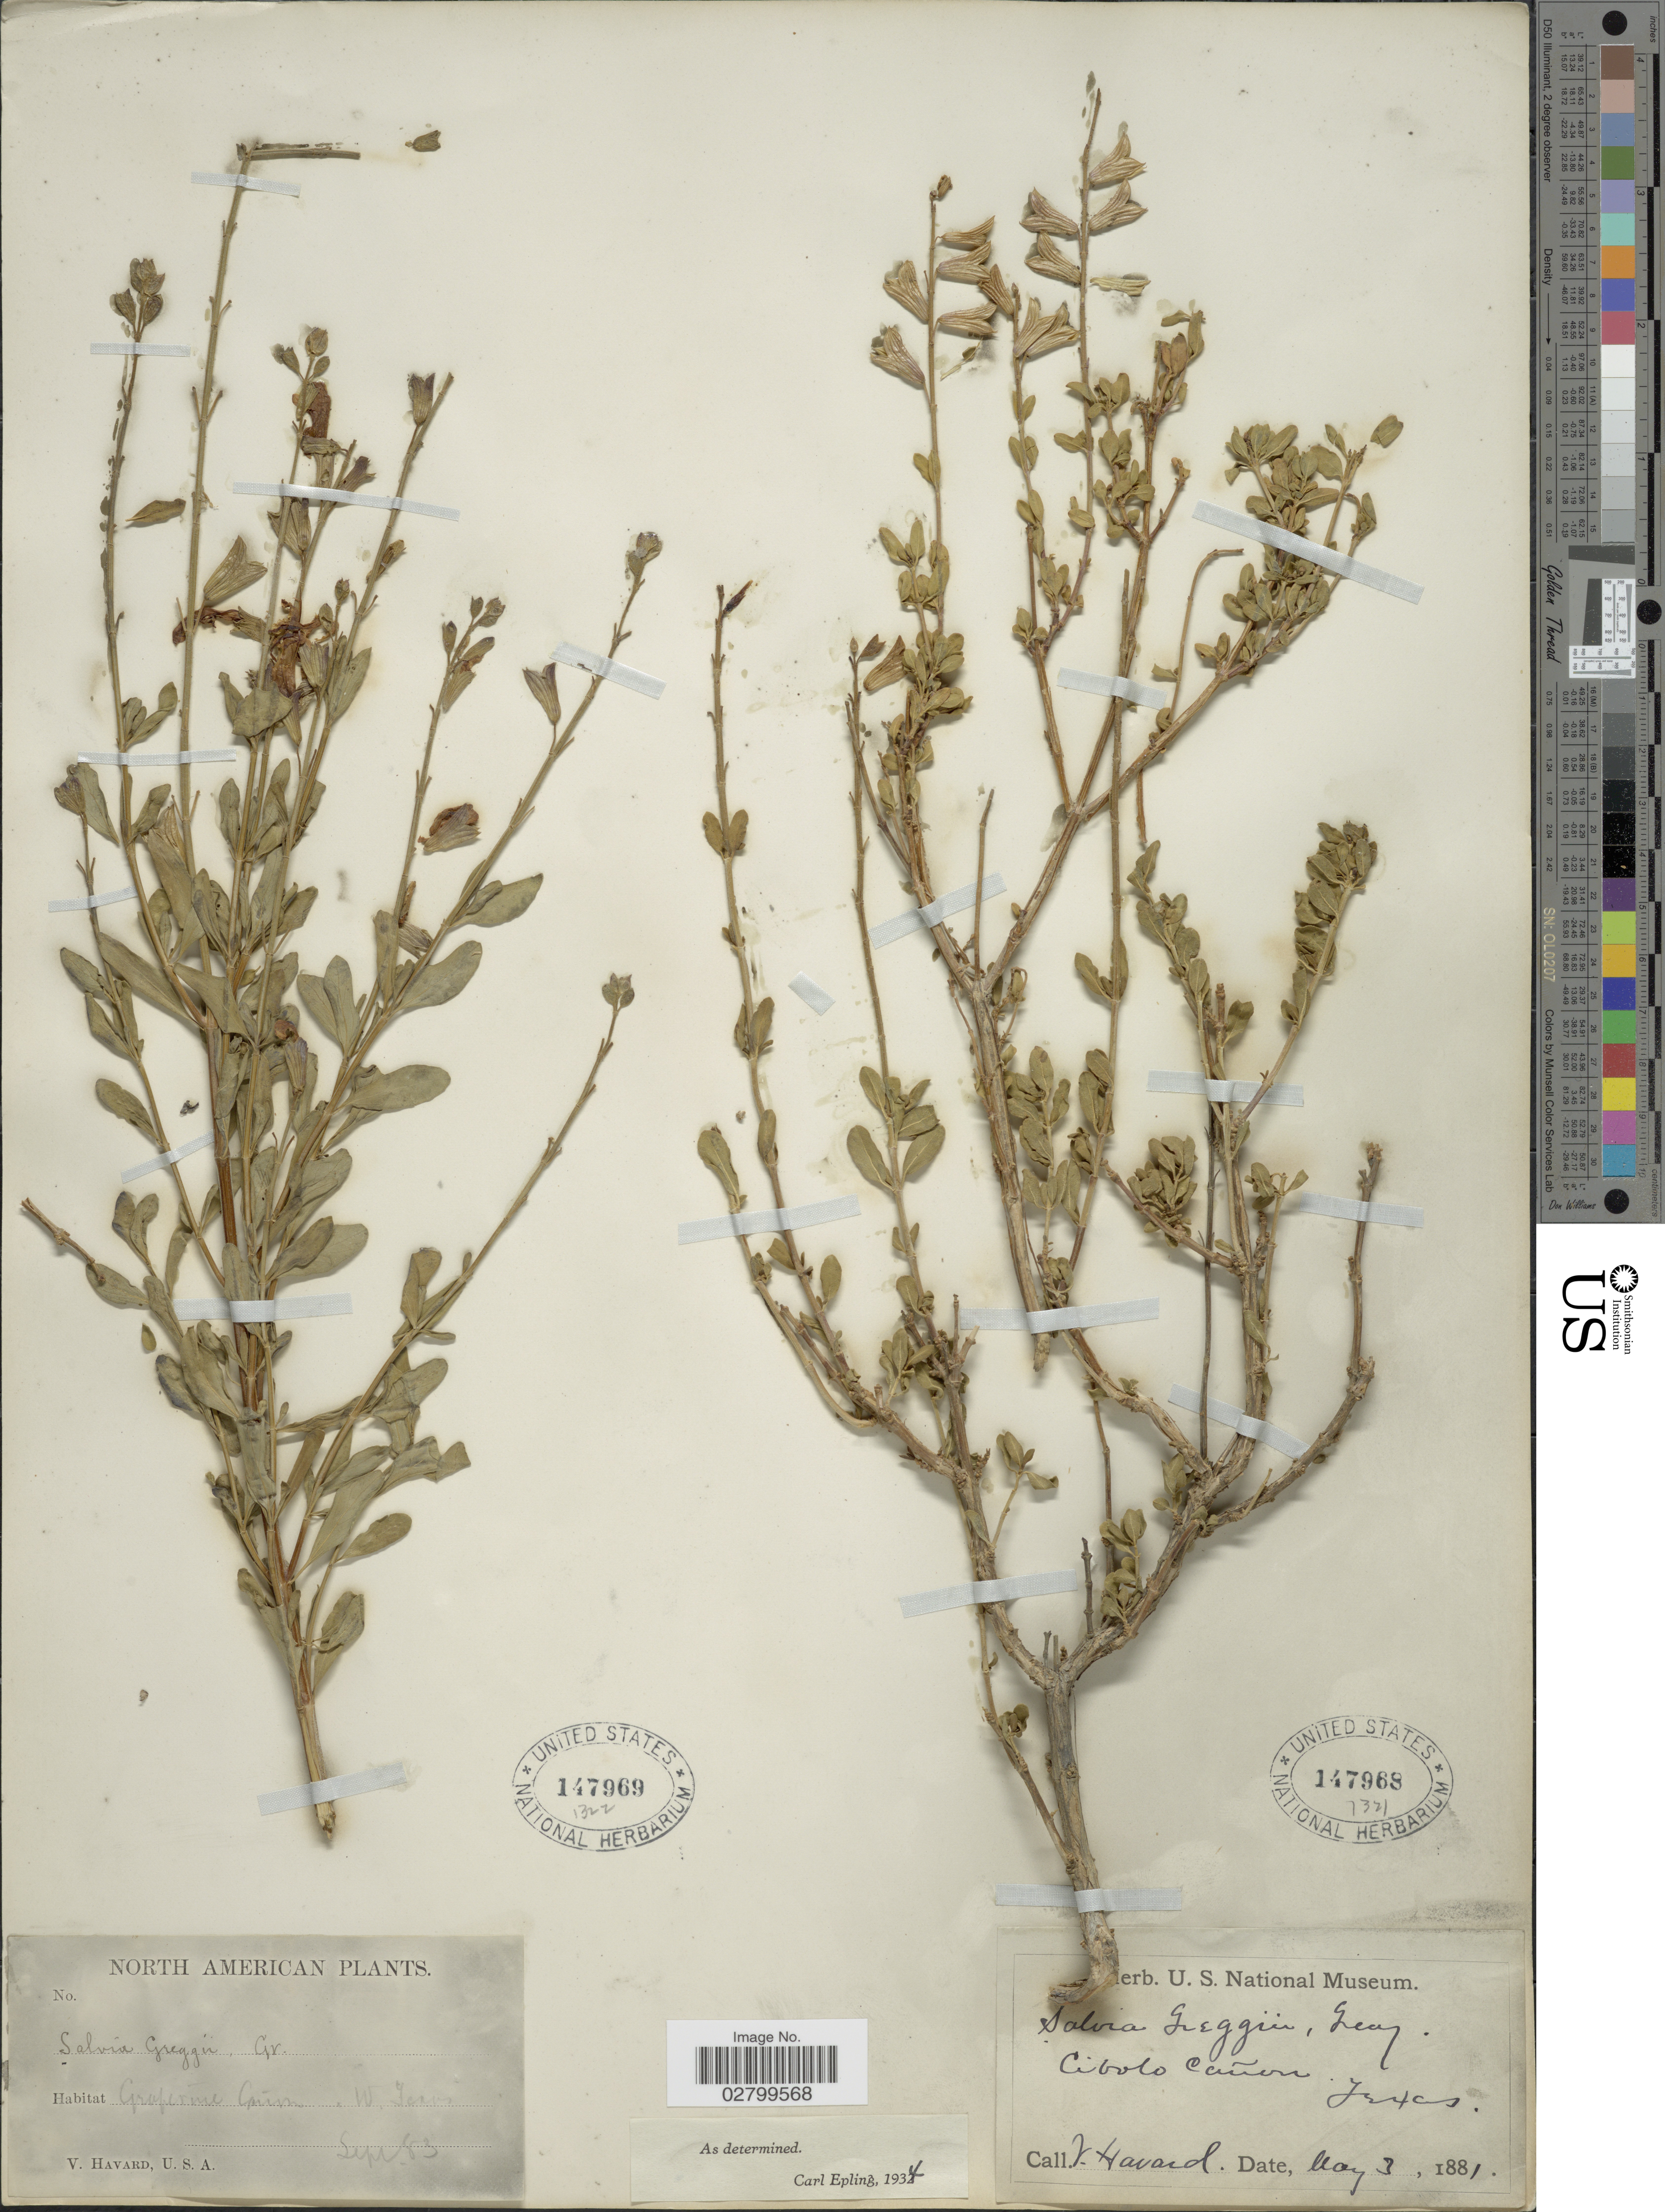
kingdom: Plantae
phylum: Tracheophyta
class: Magnoliopsida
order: Lamiales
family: Lamiaceae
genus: Salvia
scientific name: Salvia greggii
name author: A. Gray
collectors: V. Havard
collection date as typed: Transcribed d/m/y: /9/83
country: United States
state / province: Texas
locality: Cibolo Cañon. W. Texas.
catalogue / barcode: US 147969